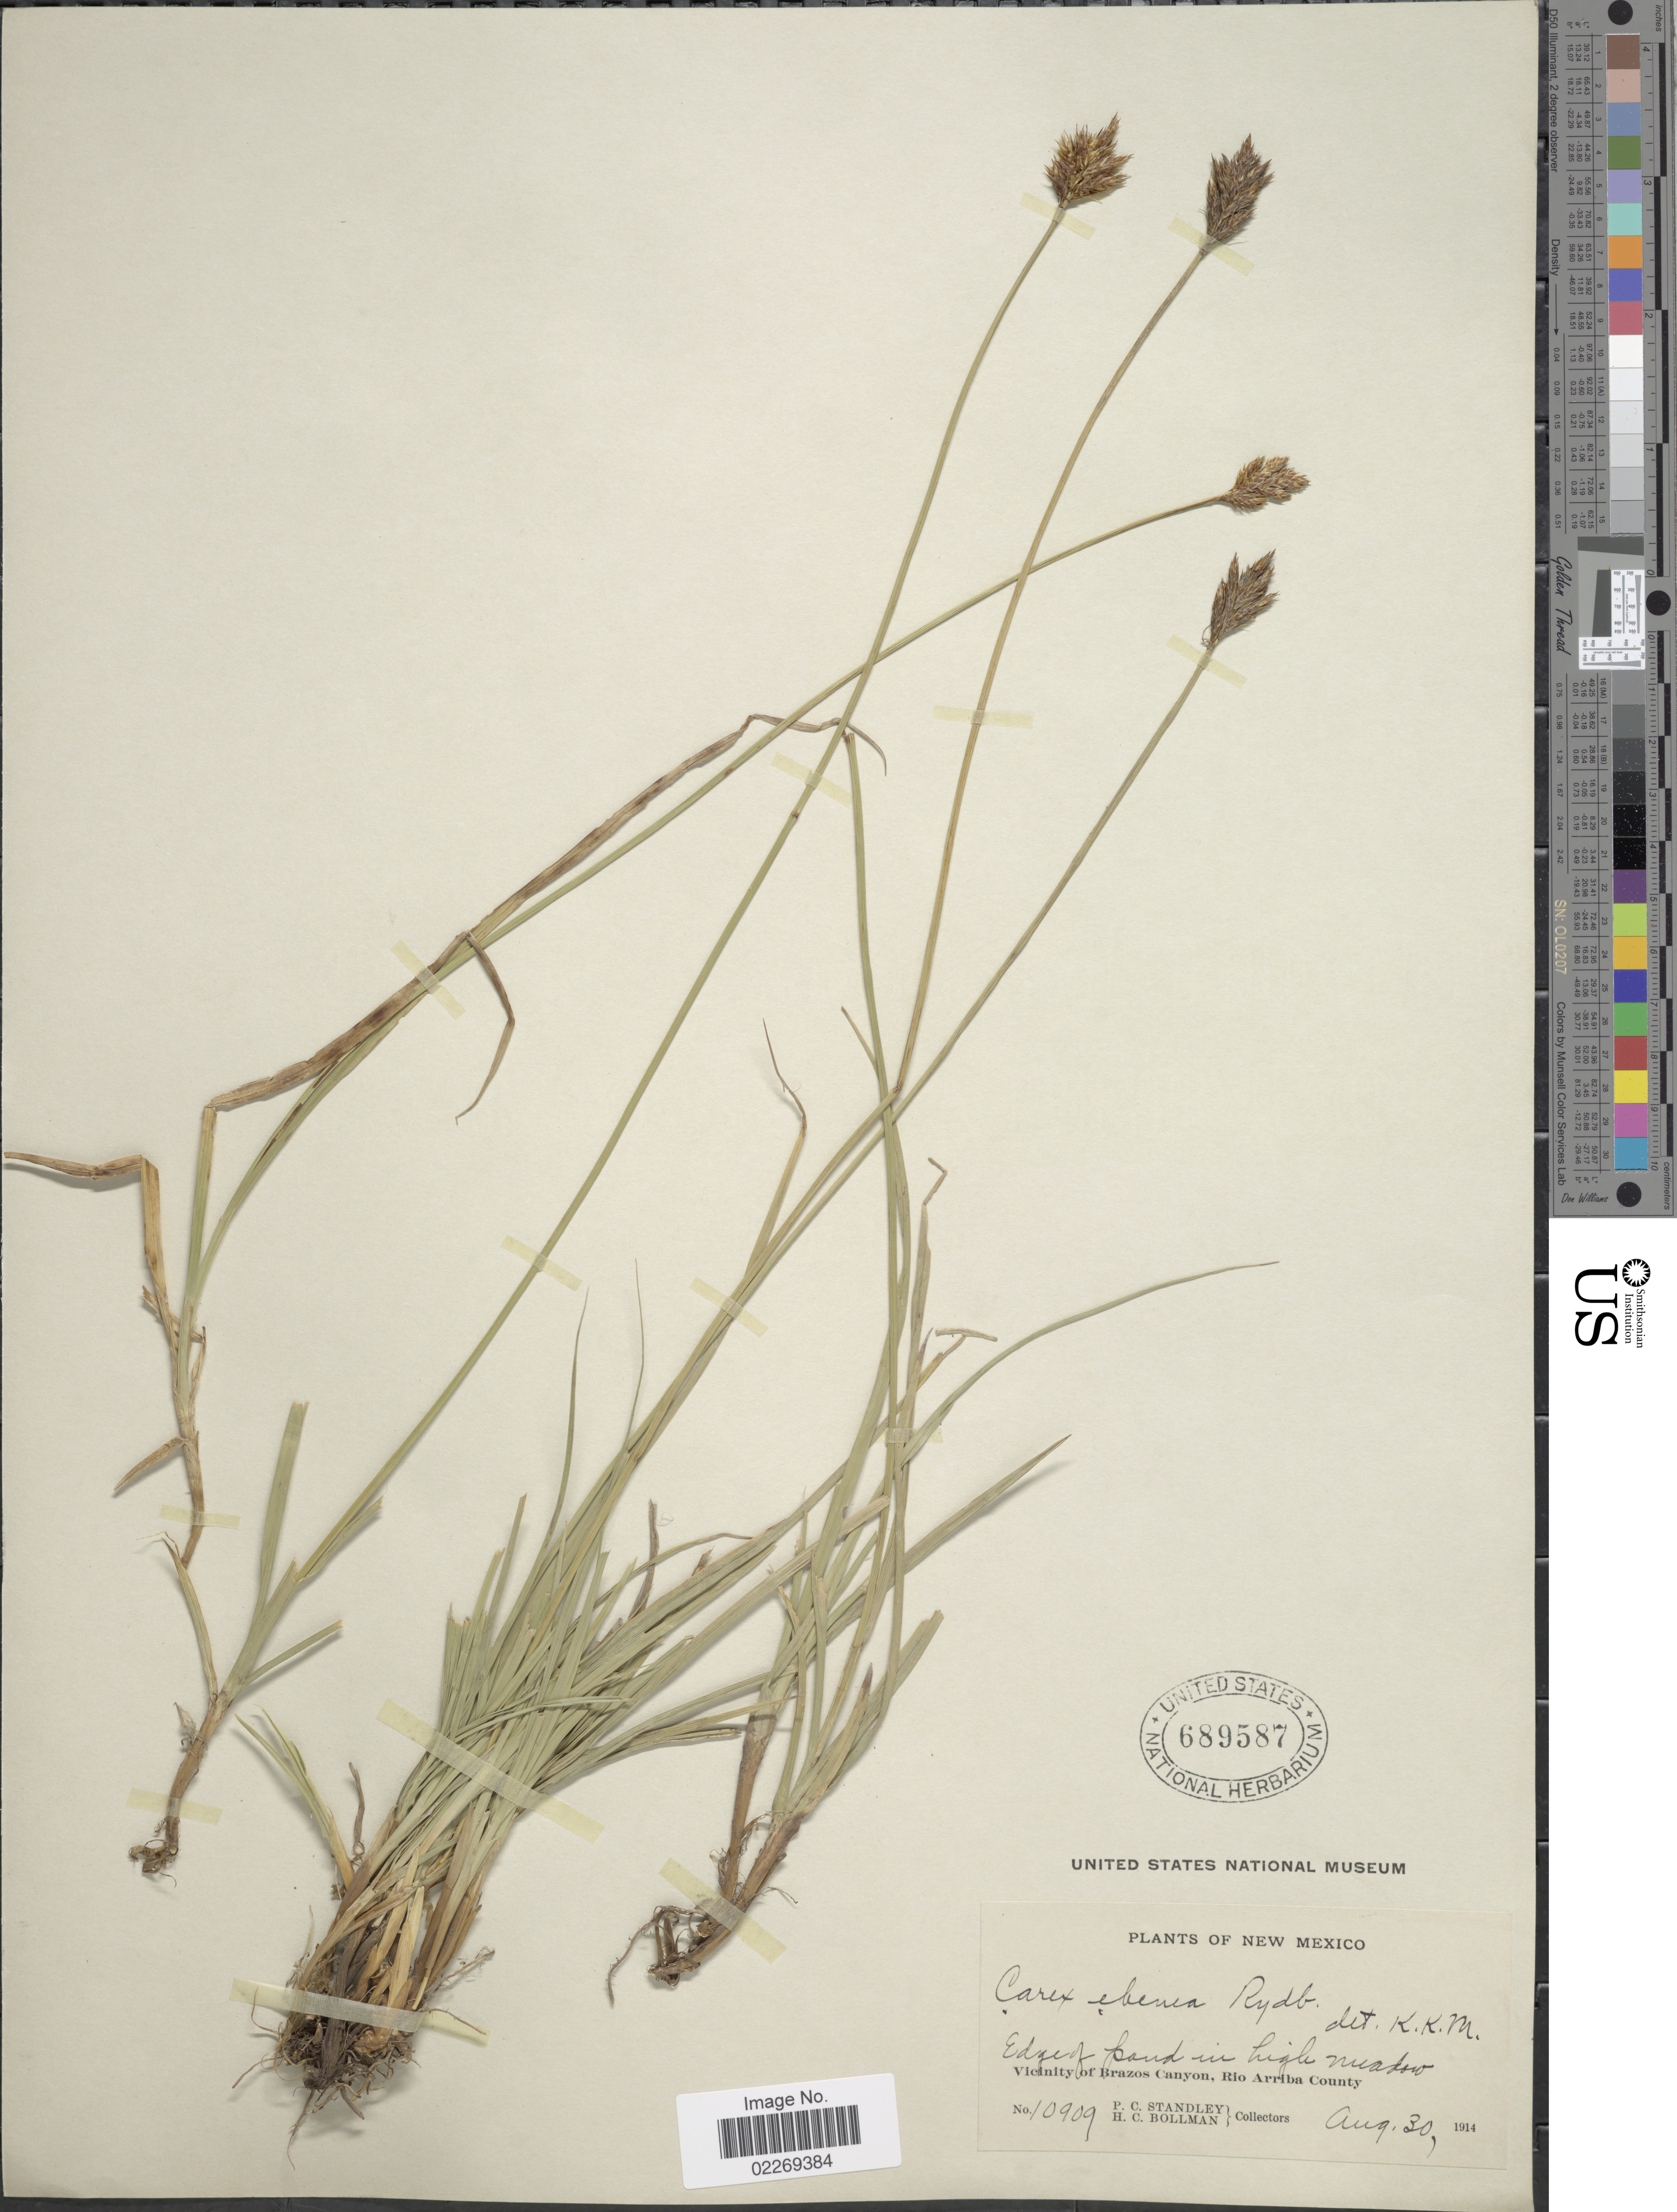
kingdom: Plantae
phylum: Tracheophyta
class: Liliopsida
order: Poales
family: Cyperaceae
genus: Carex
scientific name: Carex ebenea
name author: Rydb.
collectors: P. C. Standley & H. C. Bollman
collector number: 10909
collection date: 1914-08-30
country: United States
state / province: New Mexico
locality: Edge of pond in high meadow. Vicinity of Brazos Canyon, Rio Arriba County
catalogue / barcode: US 689587